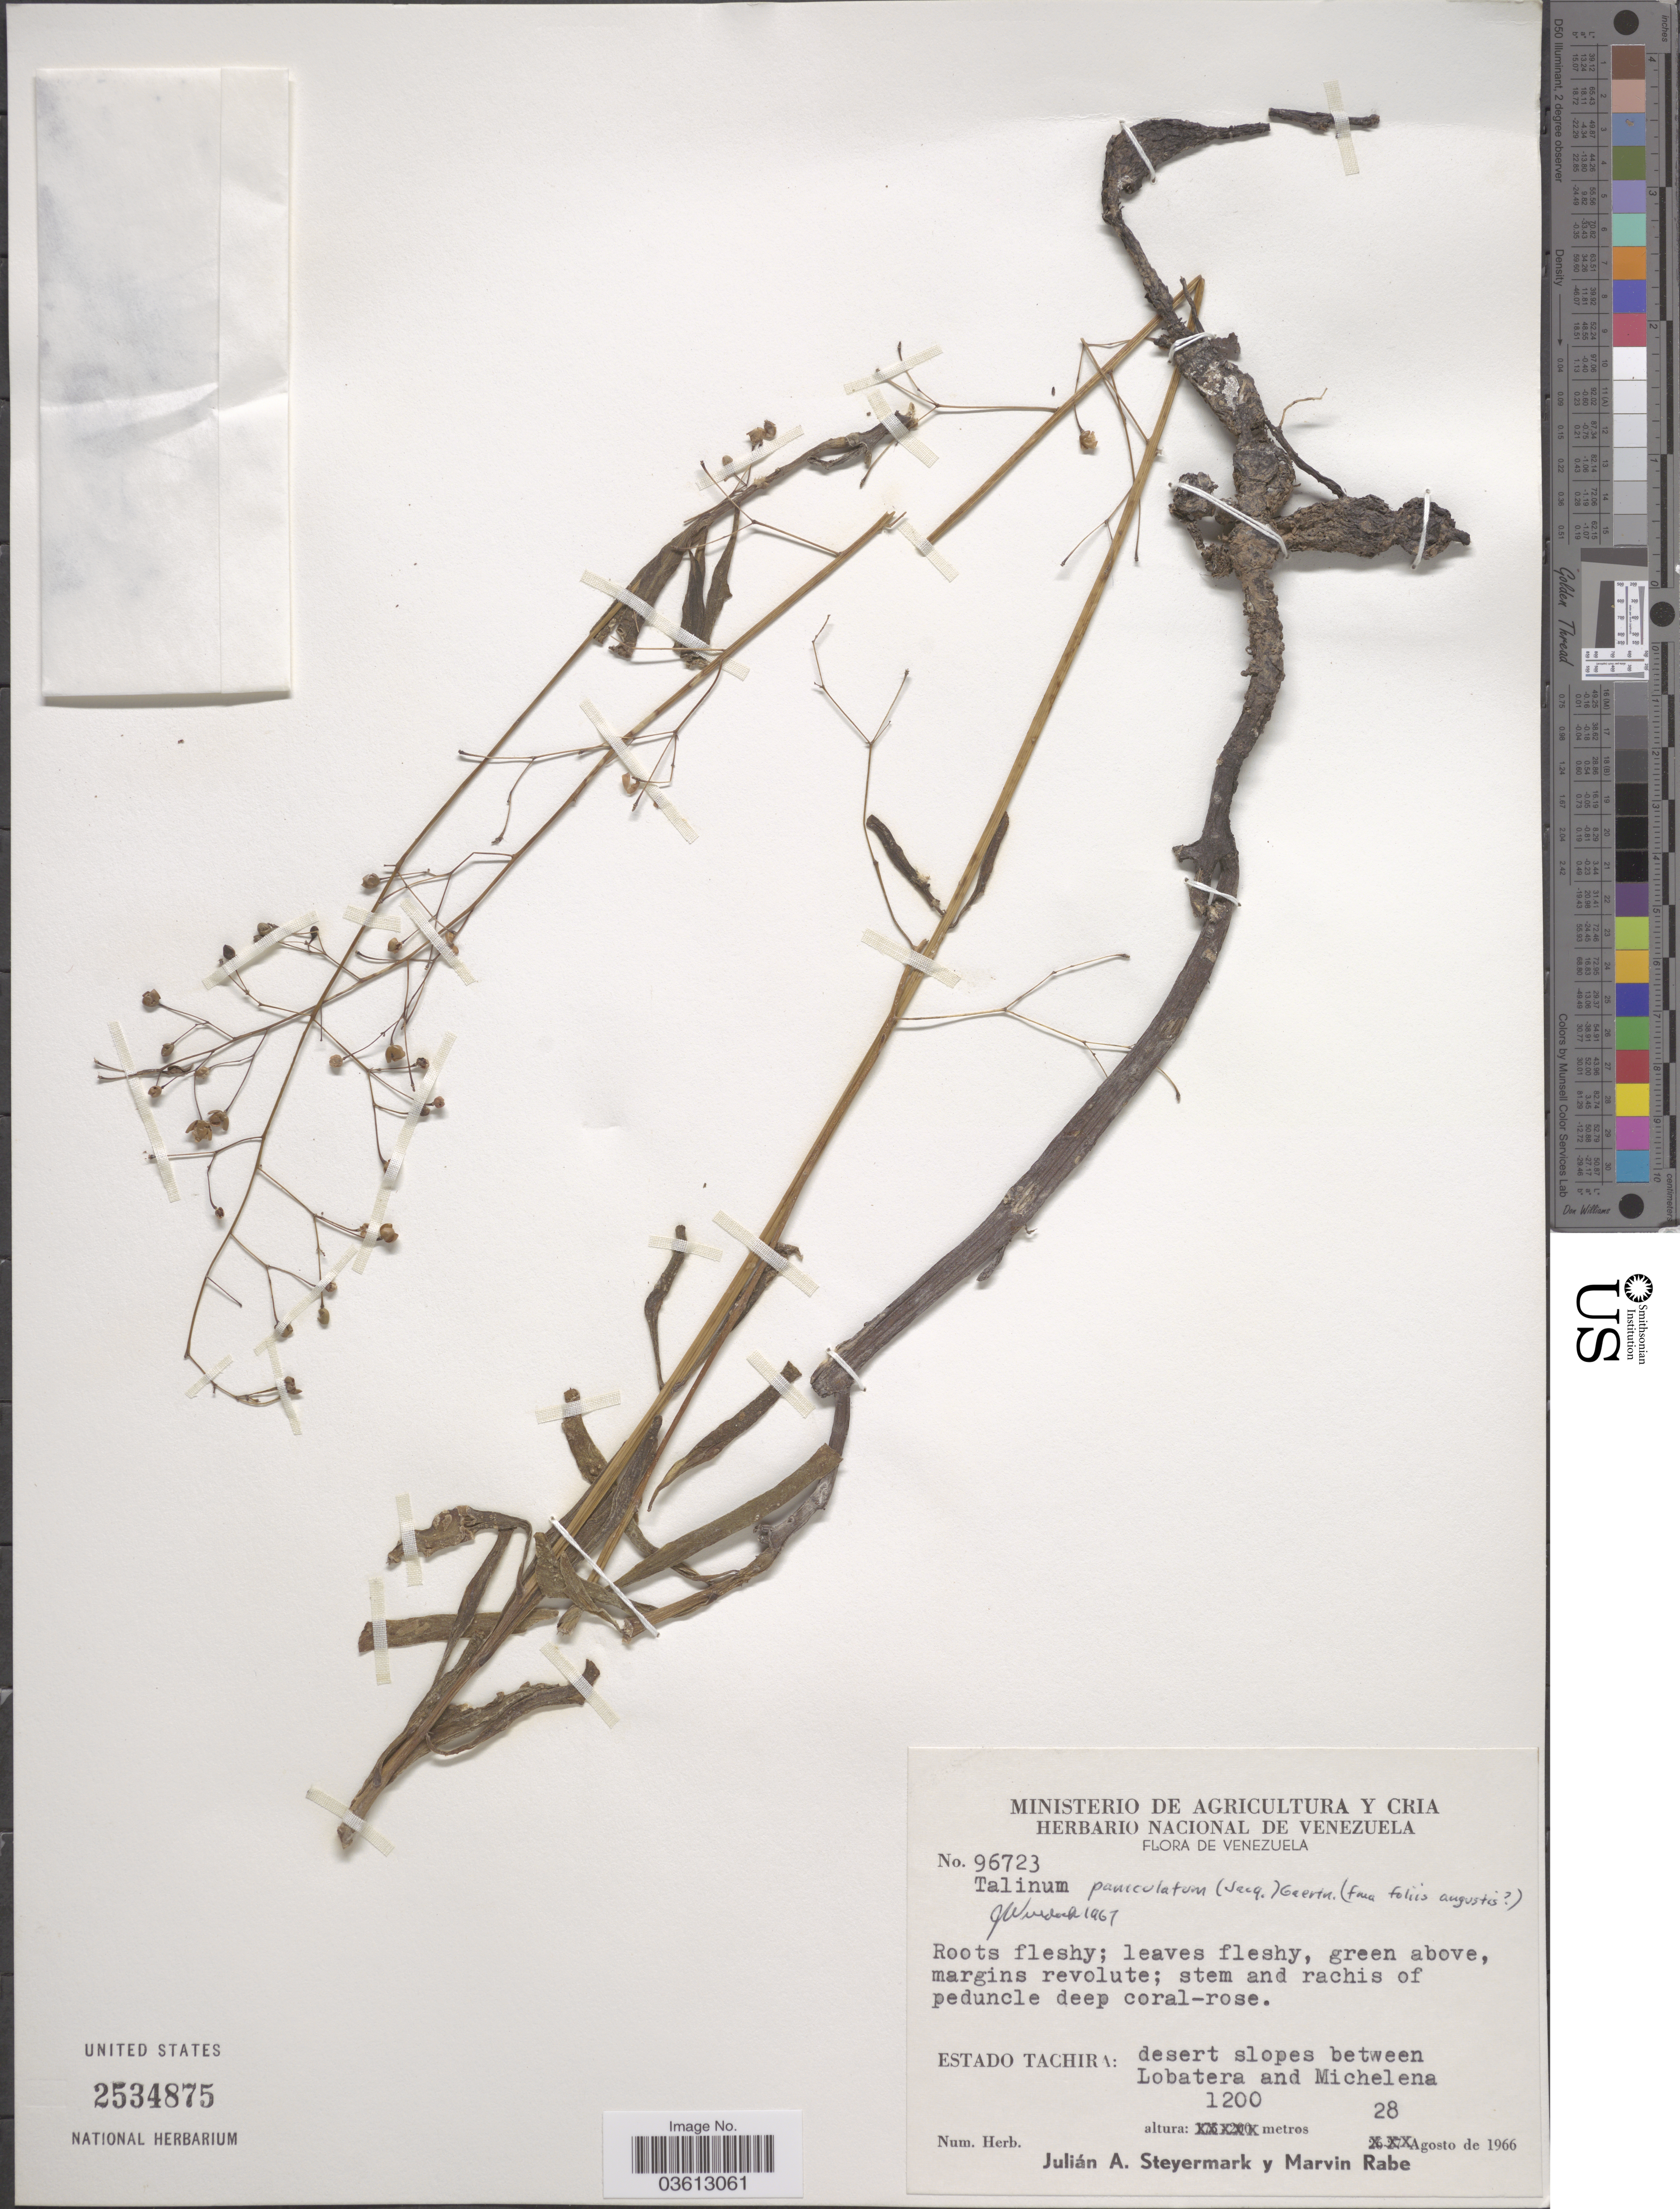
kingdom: Plantae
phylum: Tracheophyta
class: Magnoliopsida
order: Caryophyllales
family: Talinaceae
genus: Talinum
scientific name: Talinum paniculatum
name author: (Jacq.) Gaertn.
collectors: J. Steyermark & M. Rabe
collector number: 96723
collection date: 1966-08-28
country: Venezuela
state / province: Tachira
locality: Desert slopes between Lobatera and Michelena.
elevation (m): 1200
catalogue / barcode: US 2534875